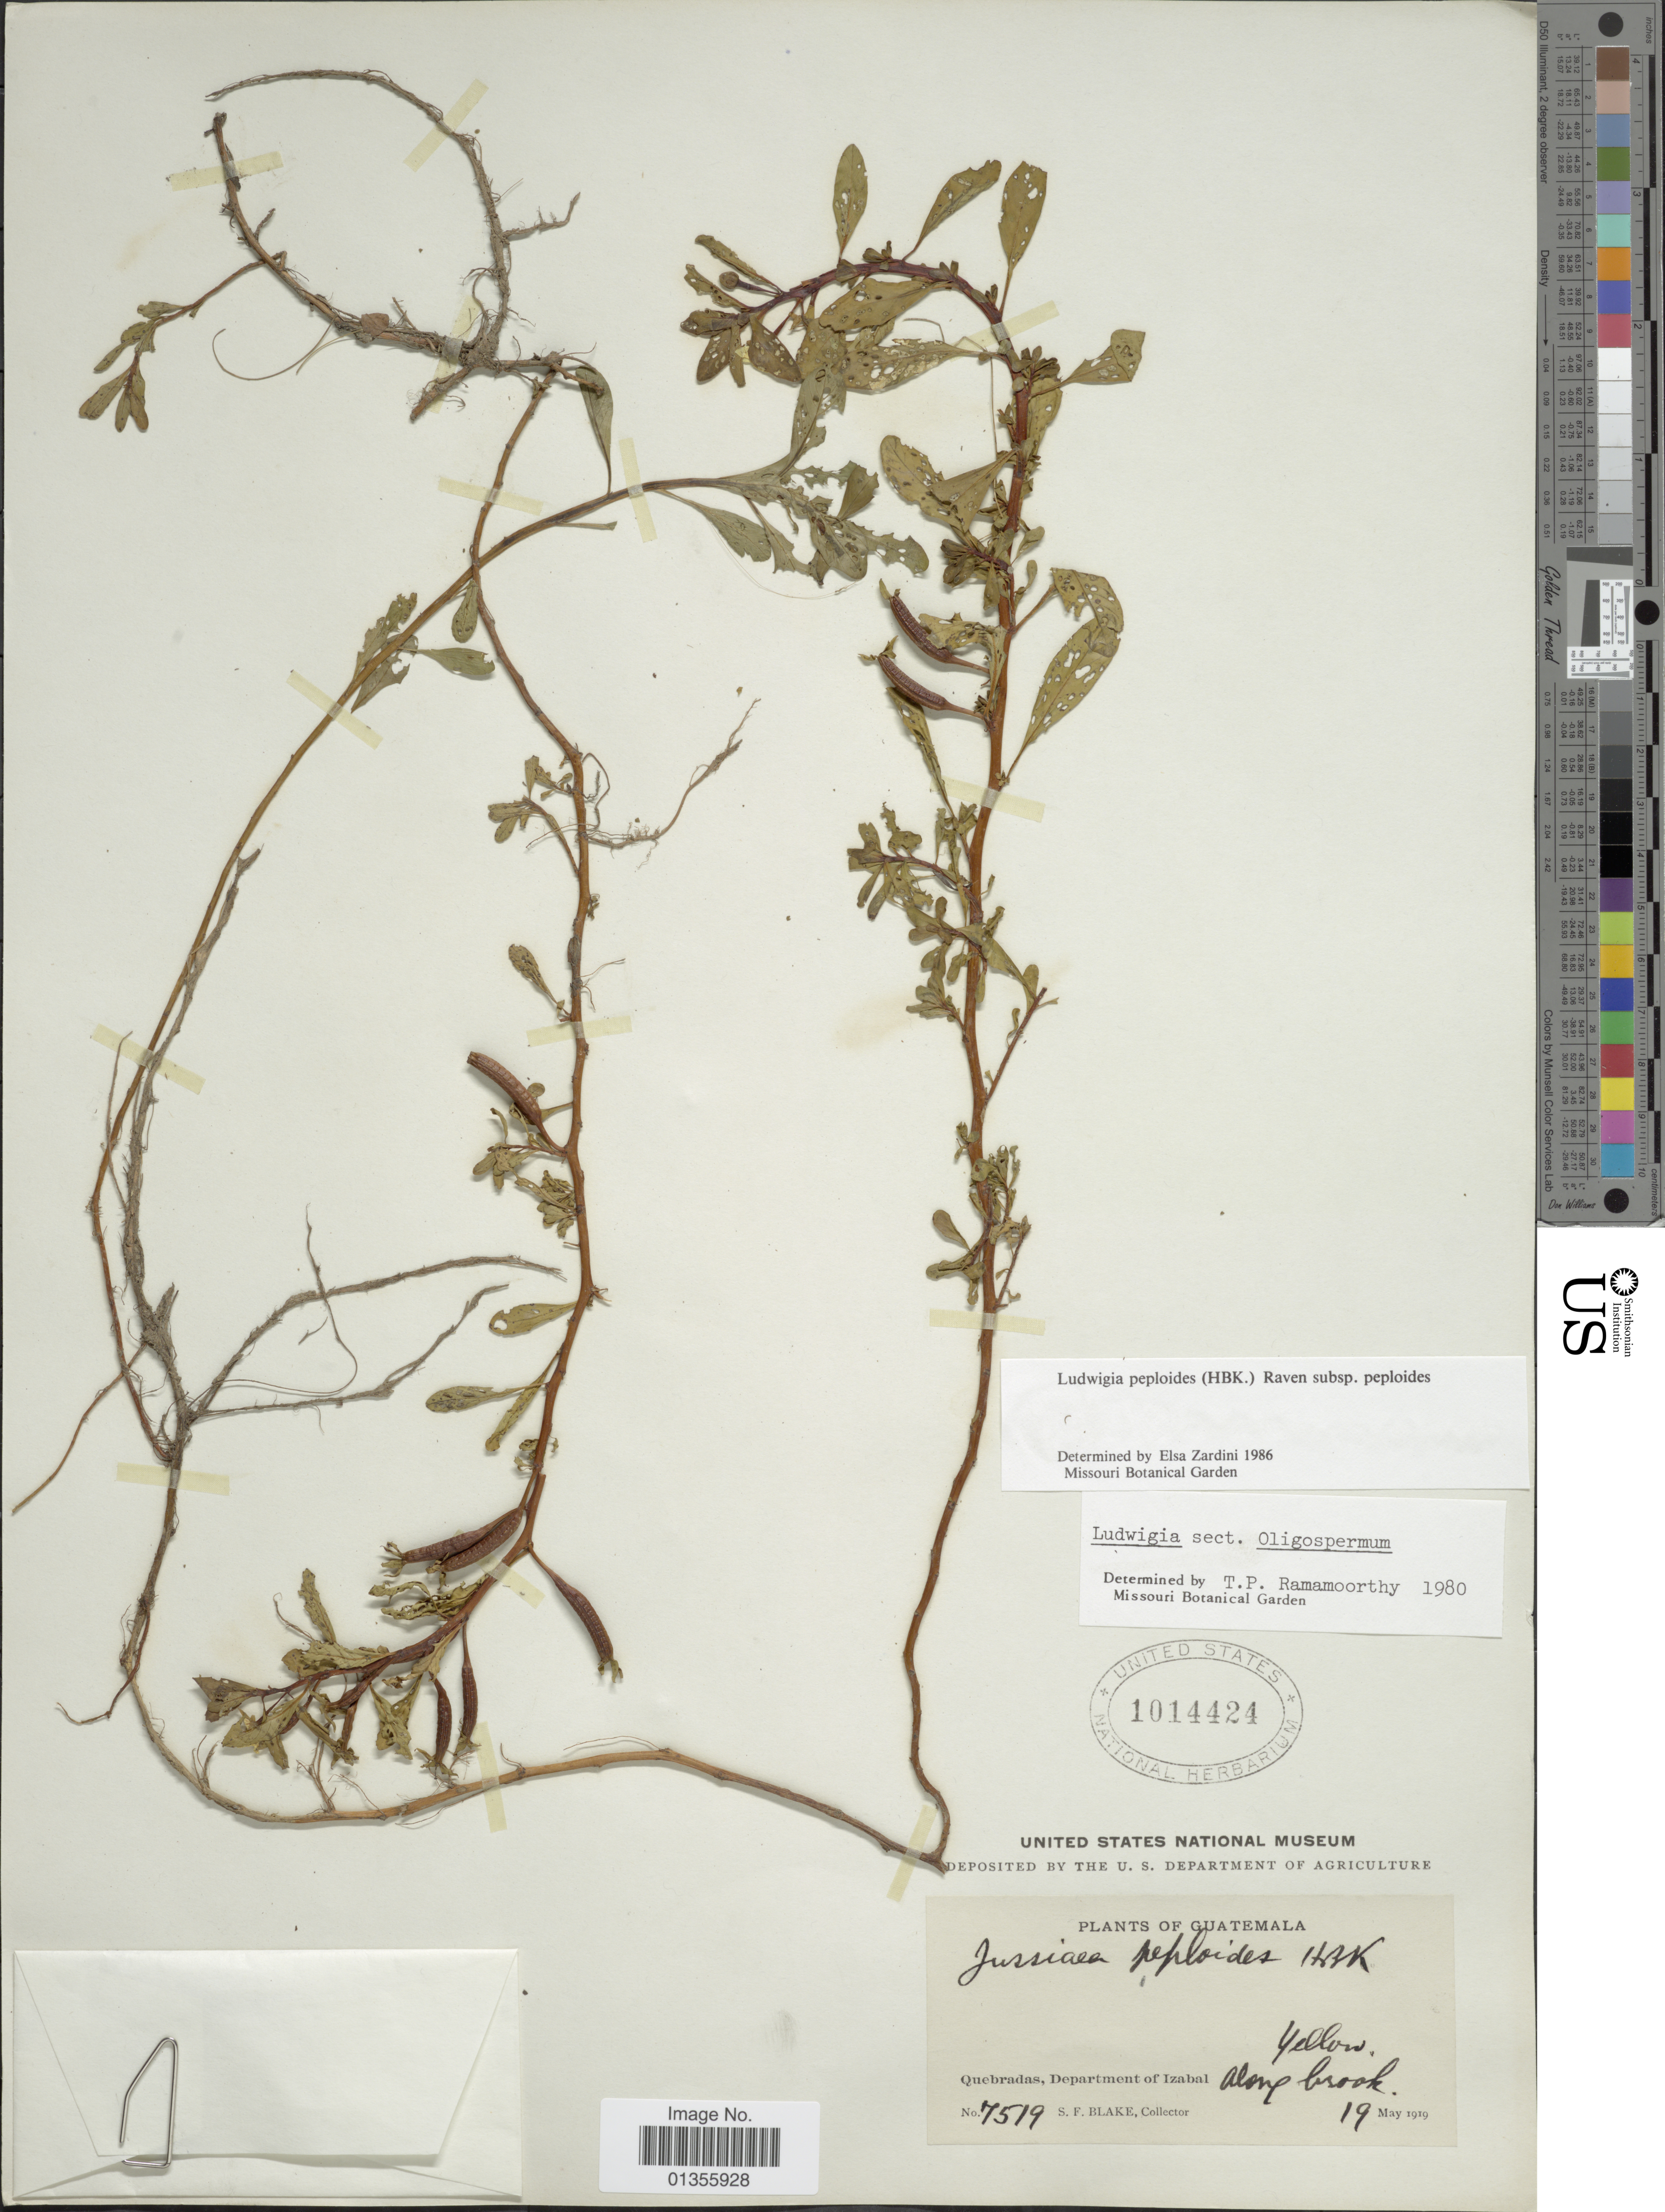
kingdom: Plantae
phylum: Tracheophyta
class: Magnoliopsida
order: Myrtales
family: Onagraceae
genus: Ludwigia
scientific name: Ludwigia peploides subsp. peploides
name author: (Kunth) P.H. Raven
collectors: S. Blake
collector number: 7519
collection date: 1919-05-19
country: Guatemala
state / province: Izabal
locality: Quebradas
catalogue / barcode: US 1014424